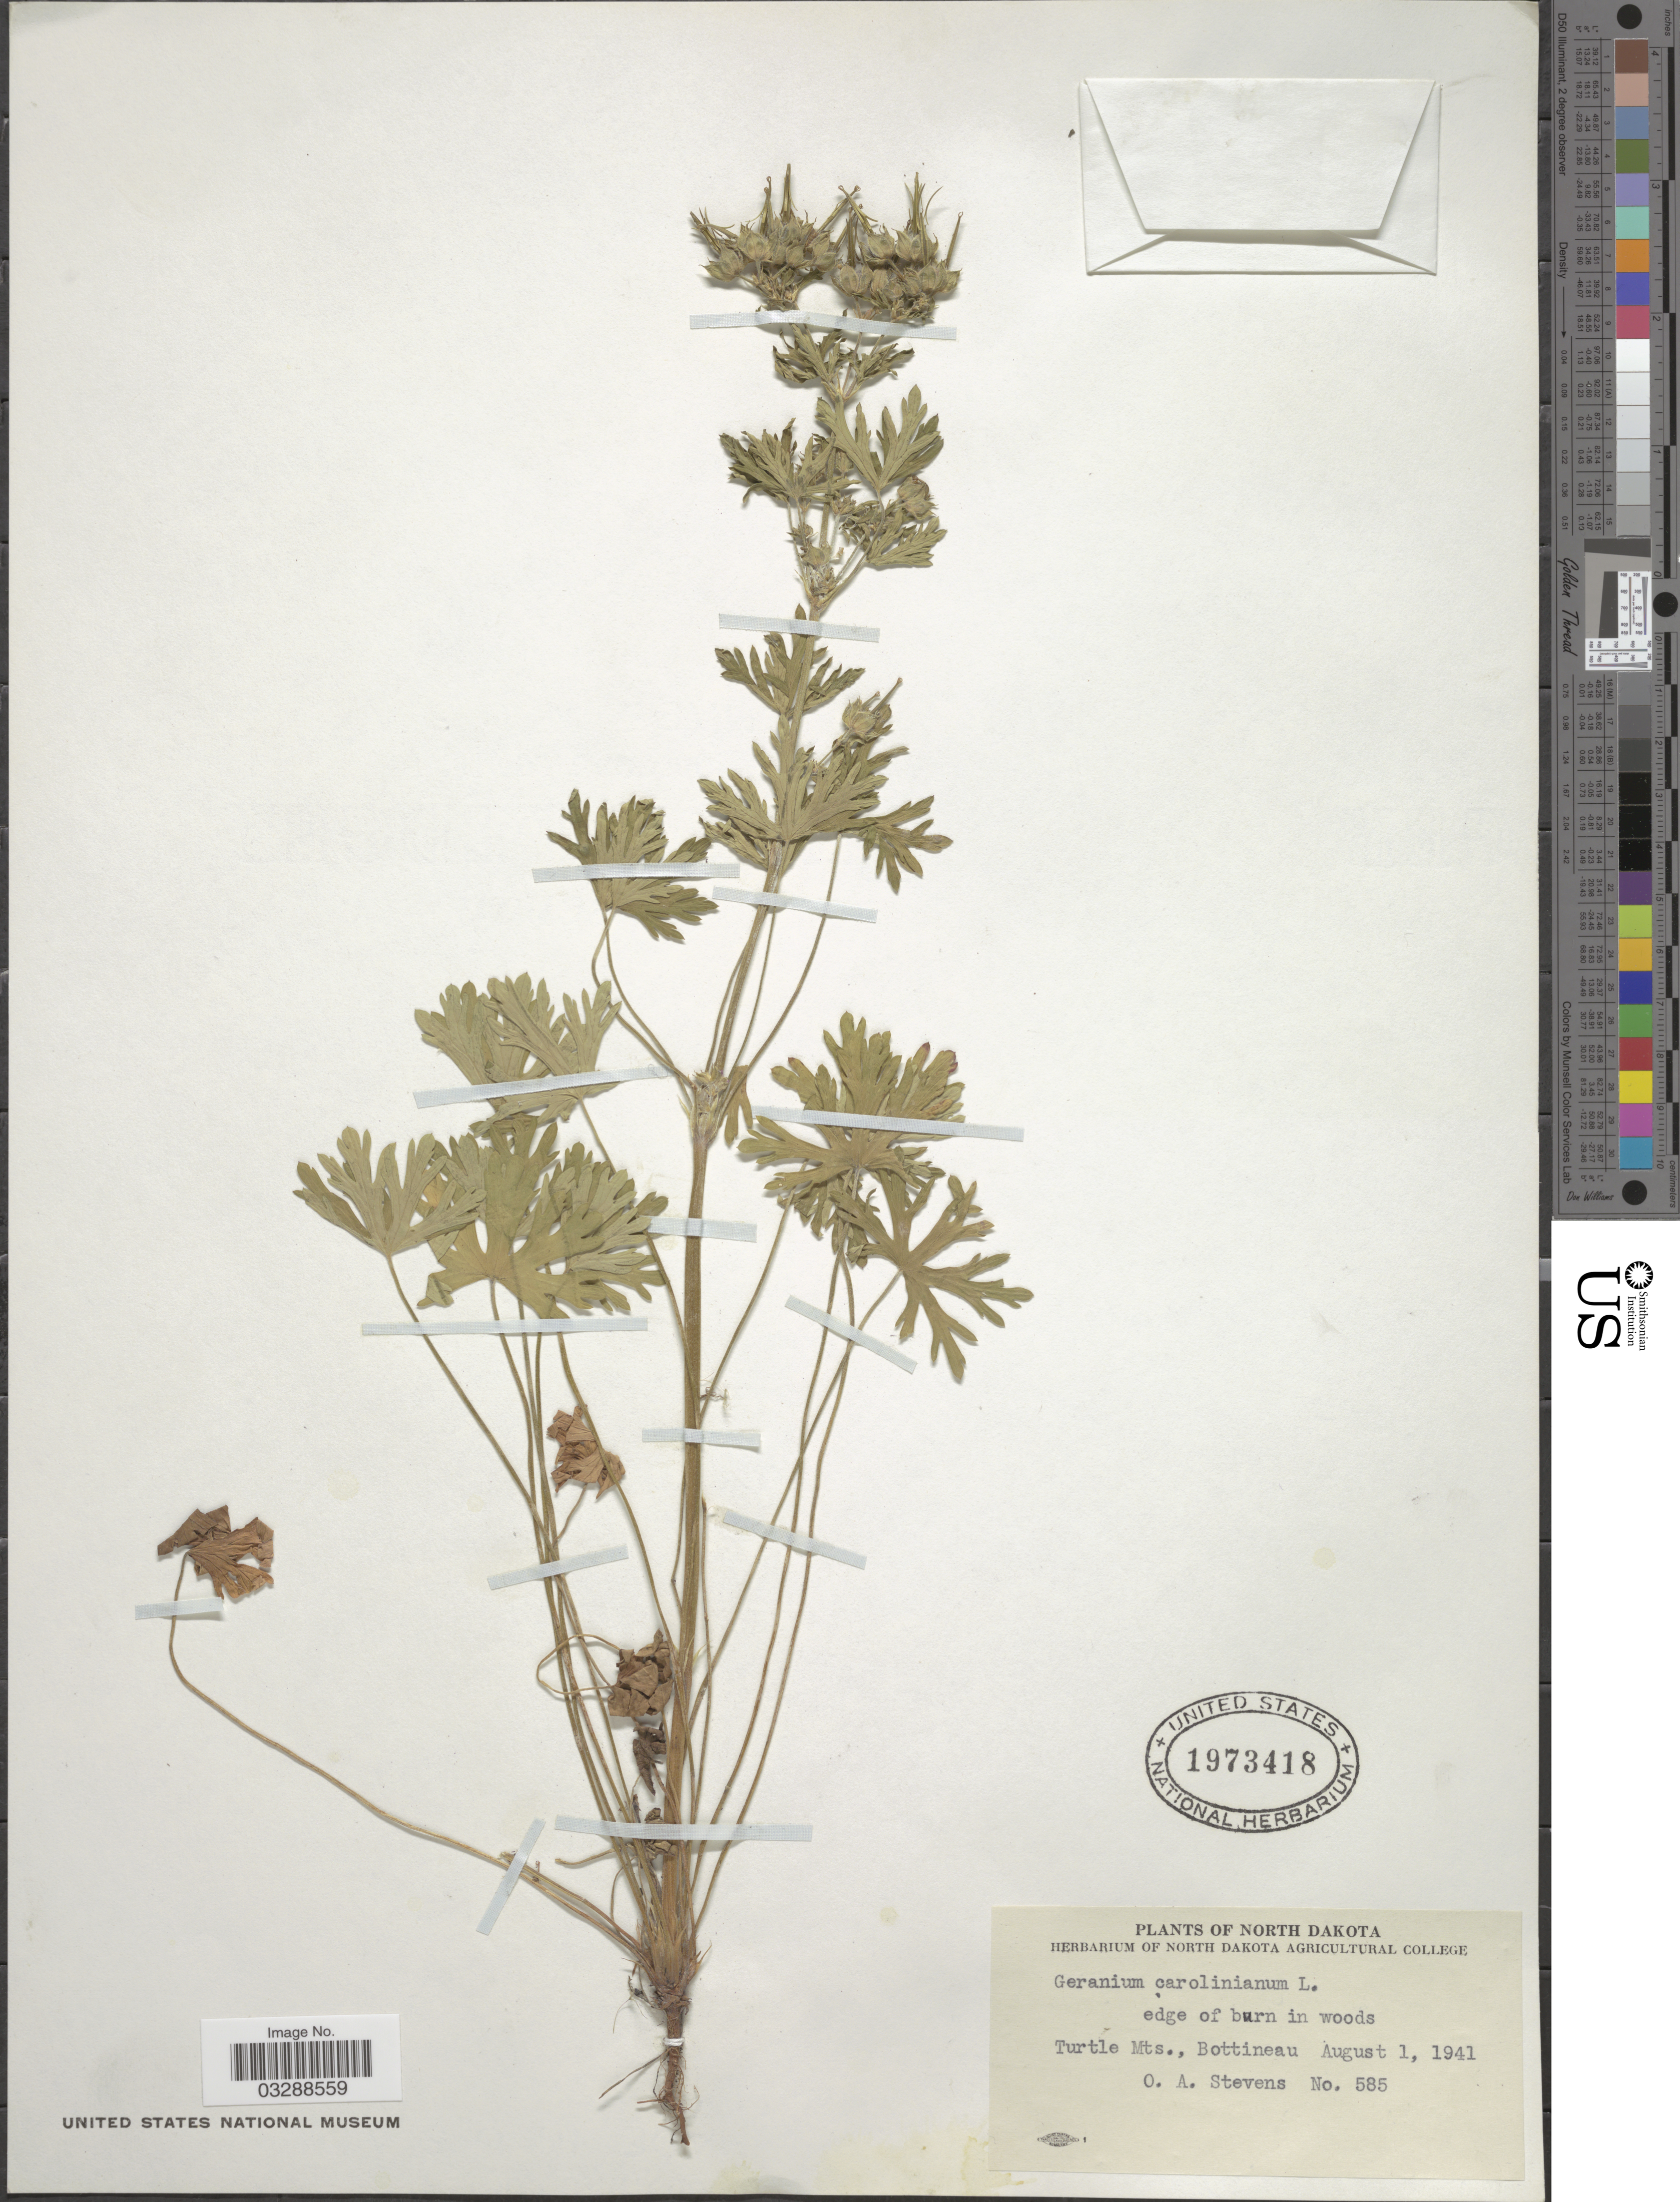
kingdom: Plantae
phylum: Tracheophyta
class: Magnoliopsida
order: Geraniales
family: Geraniaceae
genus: Geranium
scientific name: Geranium carolinianum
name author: L.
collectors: O. A. Stevens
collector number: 585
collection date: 1941-08-01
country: United States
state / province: North Dakota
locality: Turtle Mts., Bottineau.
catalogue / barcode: US 1973418